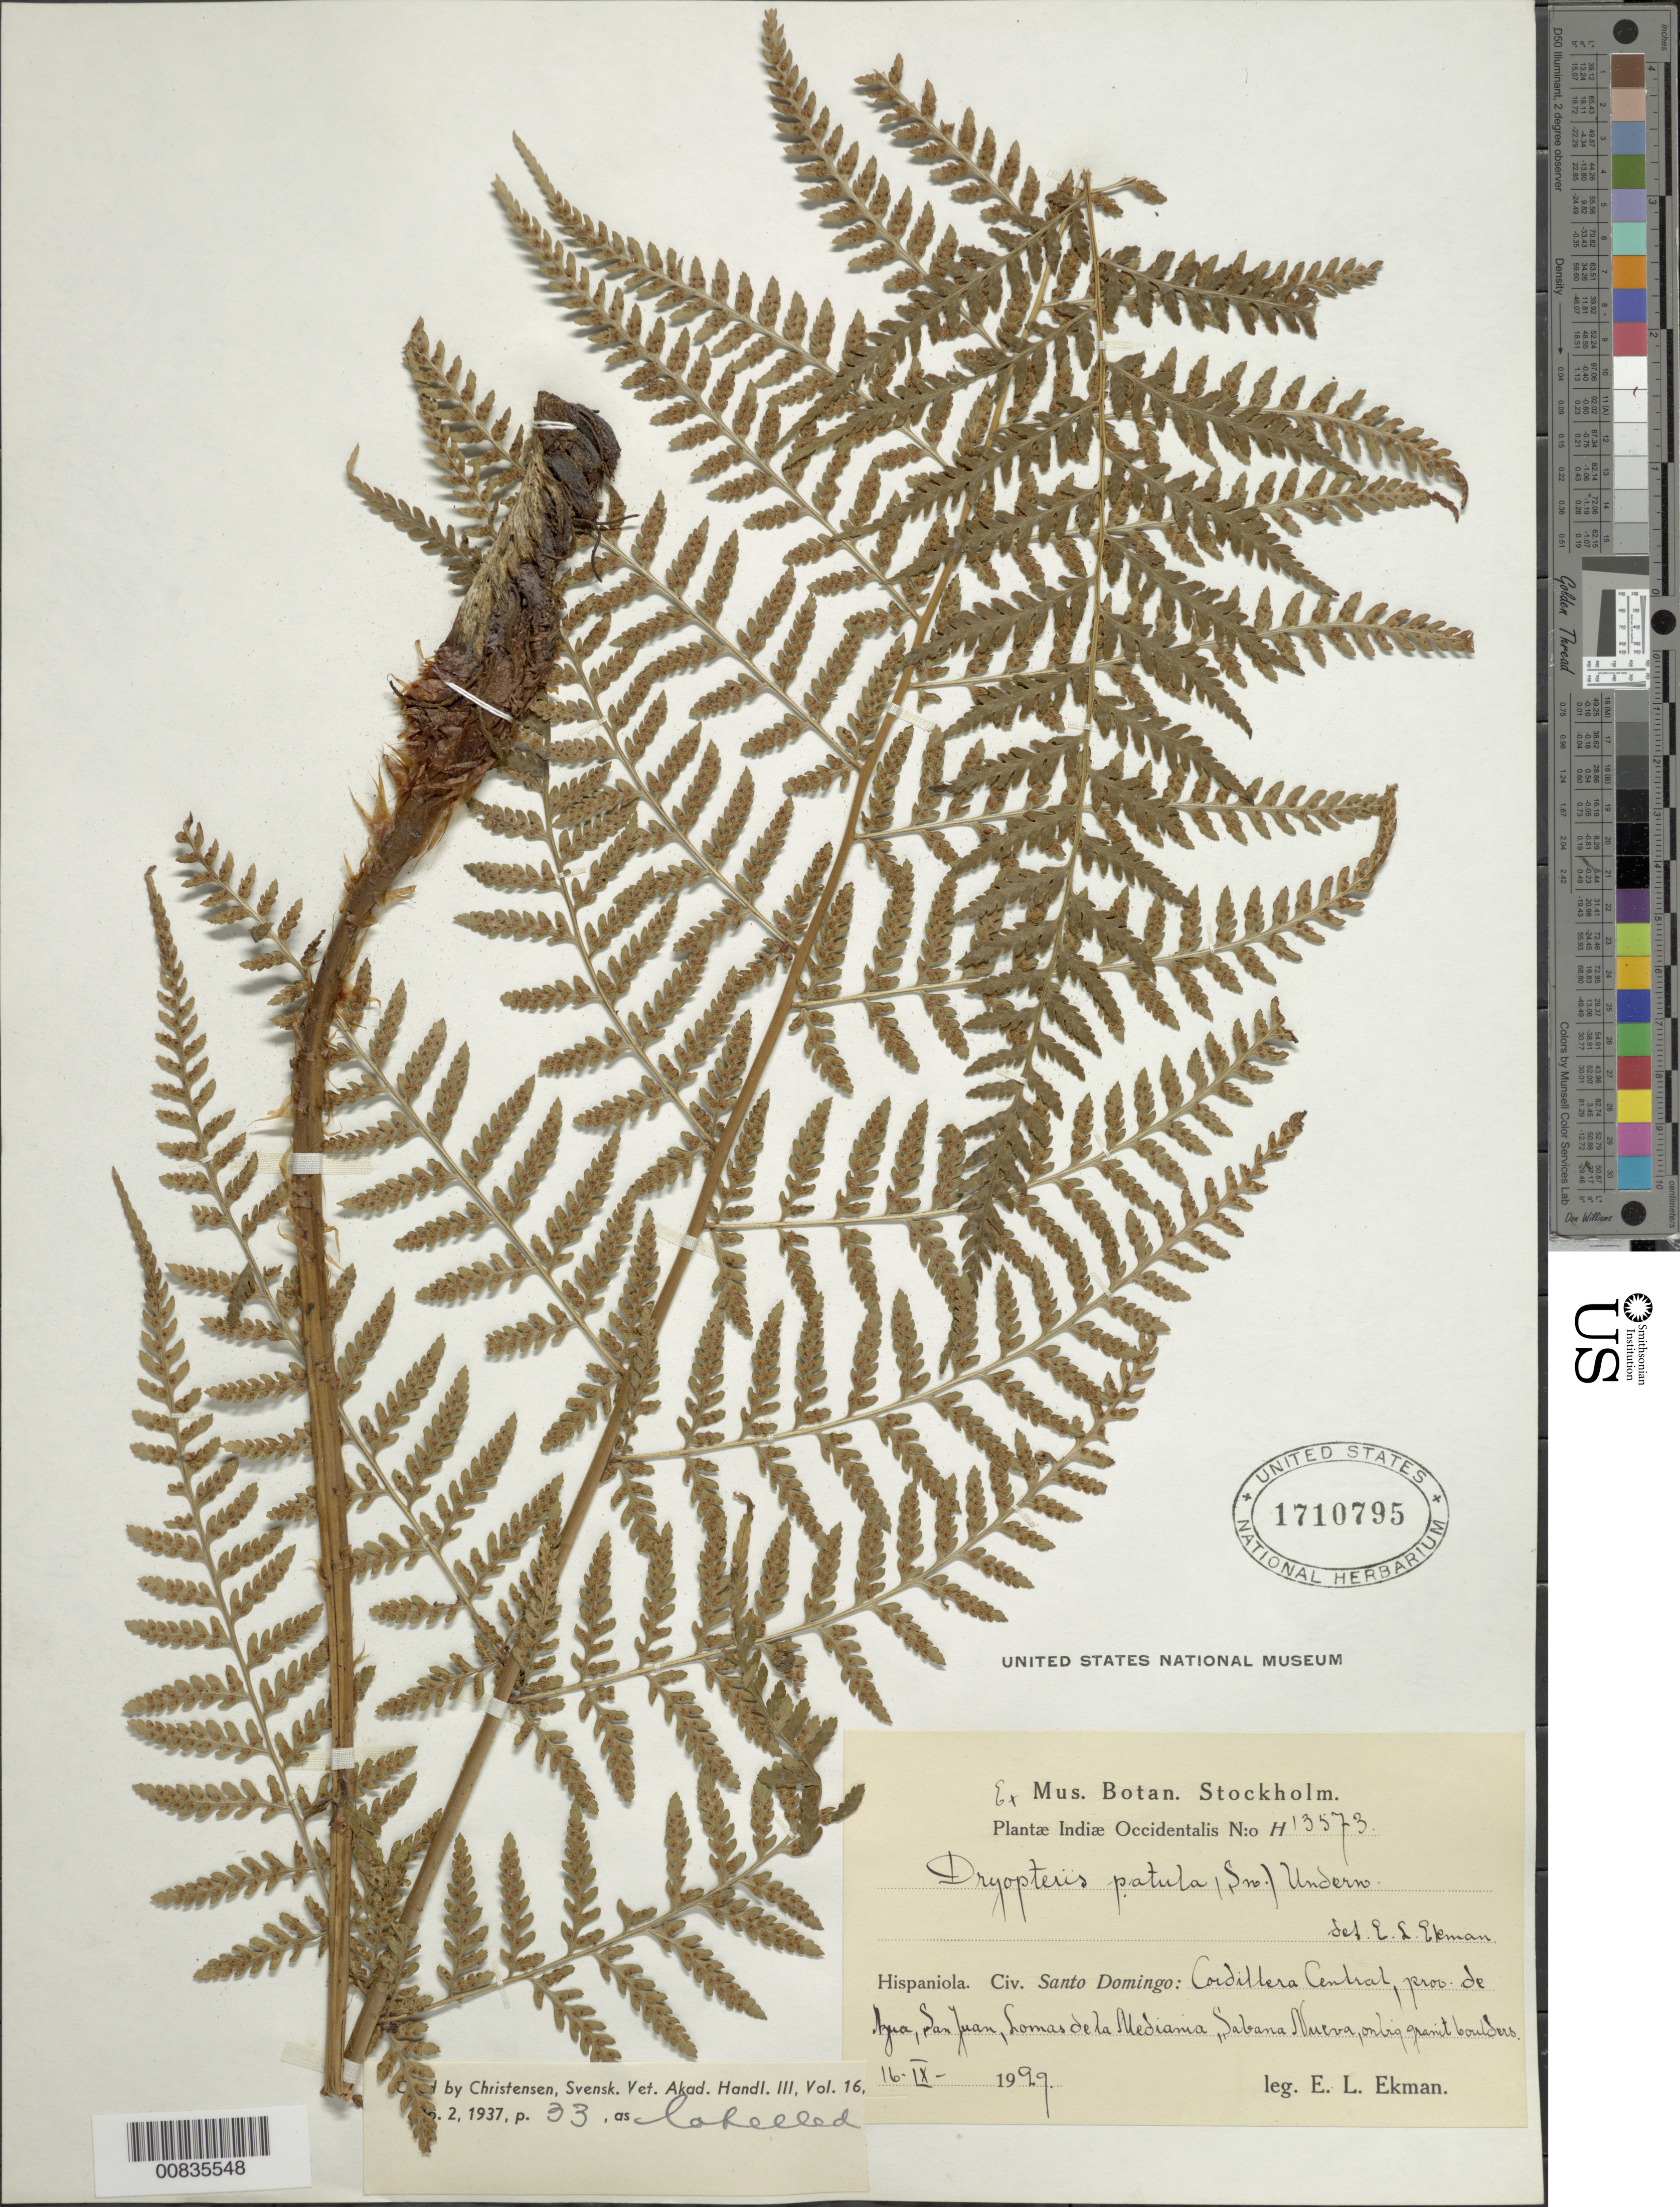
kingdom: Plantae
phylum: Tracheophyta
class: Polypodiopsida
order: Polypodiales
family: Dryopteridaceae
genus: Dryopteris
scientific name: Dryopteris patula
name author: (Sw.) Underw.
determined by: Christensen, C. F. A.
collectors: E. L. Ekman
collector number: H 13573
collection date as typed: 16 Sep 1929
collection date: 1929-09-16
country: Dominican Republic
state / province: Azua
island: Hispaniola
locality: Cordillera Central, San Juan, Lomas de la Mediania, Sabana Nueva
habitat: Big granite boulders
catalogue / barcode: US 1710795